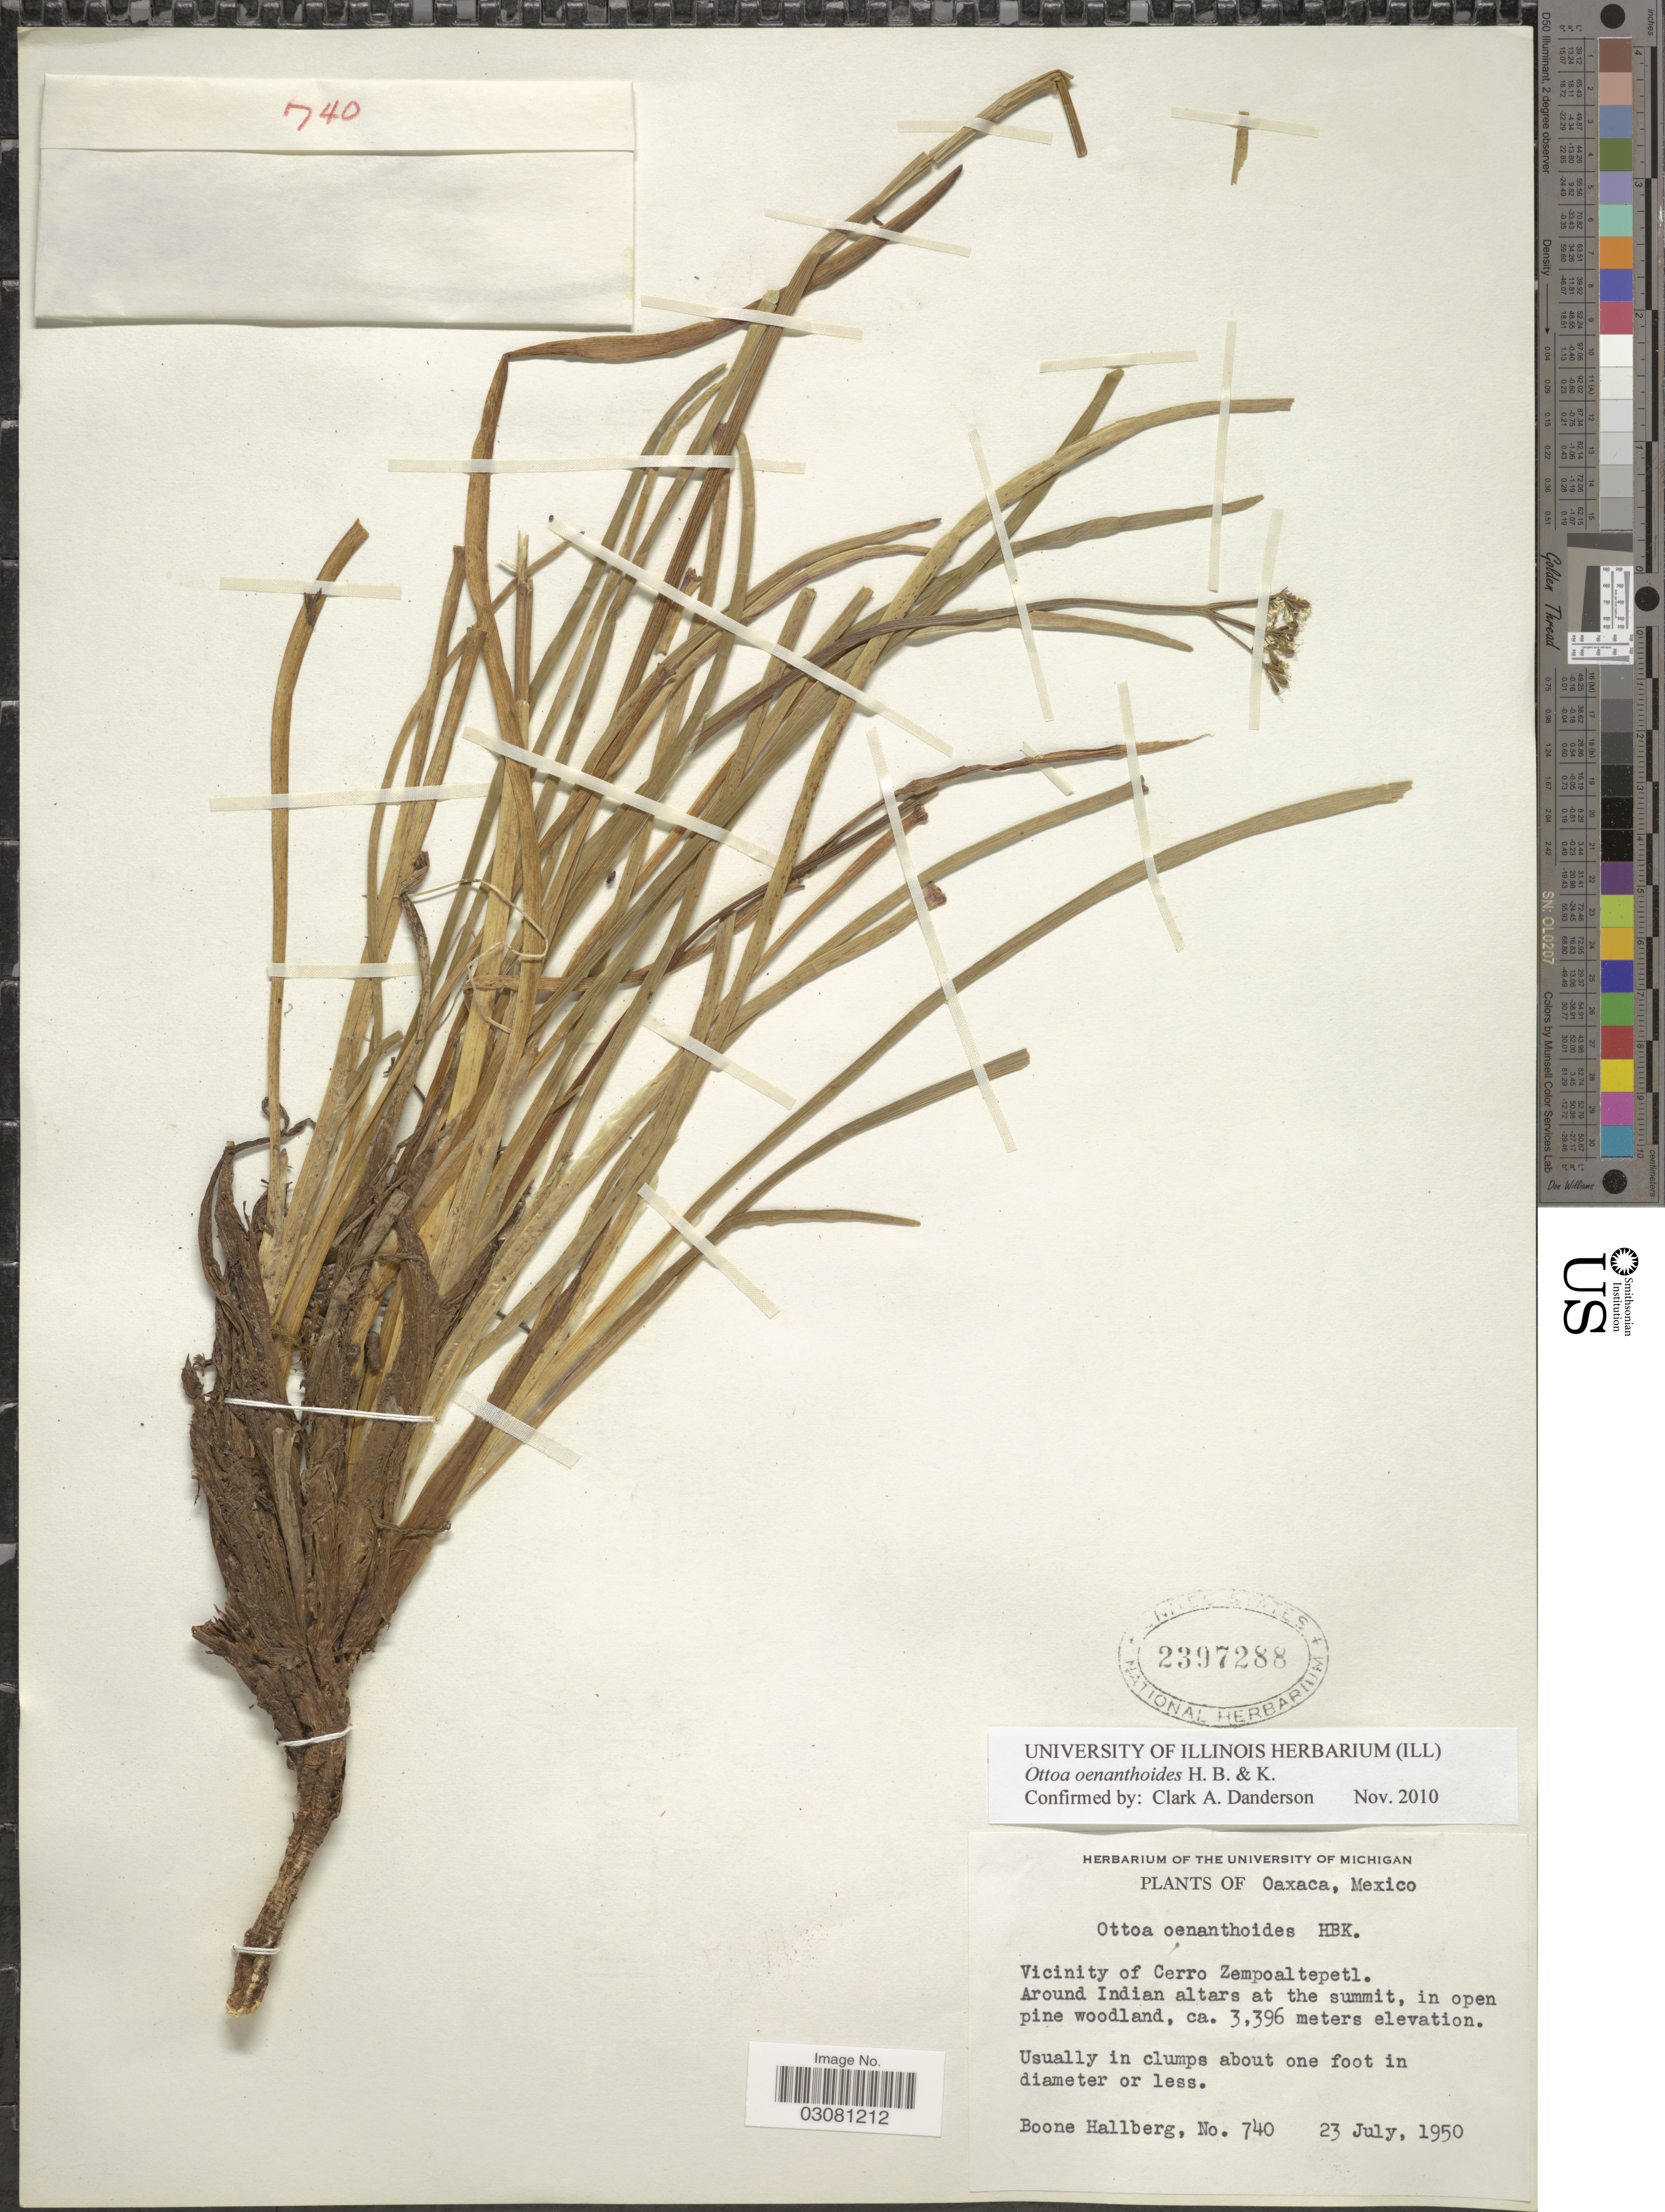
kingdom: Plantae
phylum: Tracheophyta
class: Magnoliopsida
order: Apiales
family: Apiaceae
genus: Ottoa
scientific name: Ottoa oenanthoides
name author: Kunth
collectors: B. Hallberg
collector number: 740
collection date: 1950-07-23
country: Mexico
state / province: Oaxaca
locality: Vicinity of Cerro Zempoaltepetl. Around Indian altars at the summit.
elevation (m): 3396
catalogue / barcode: US 2397288